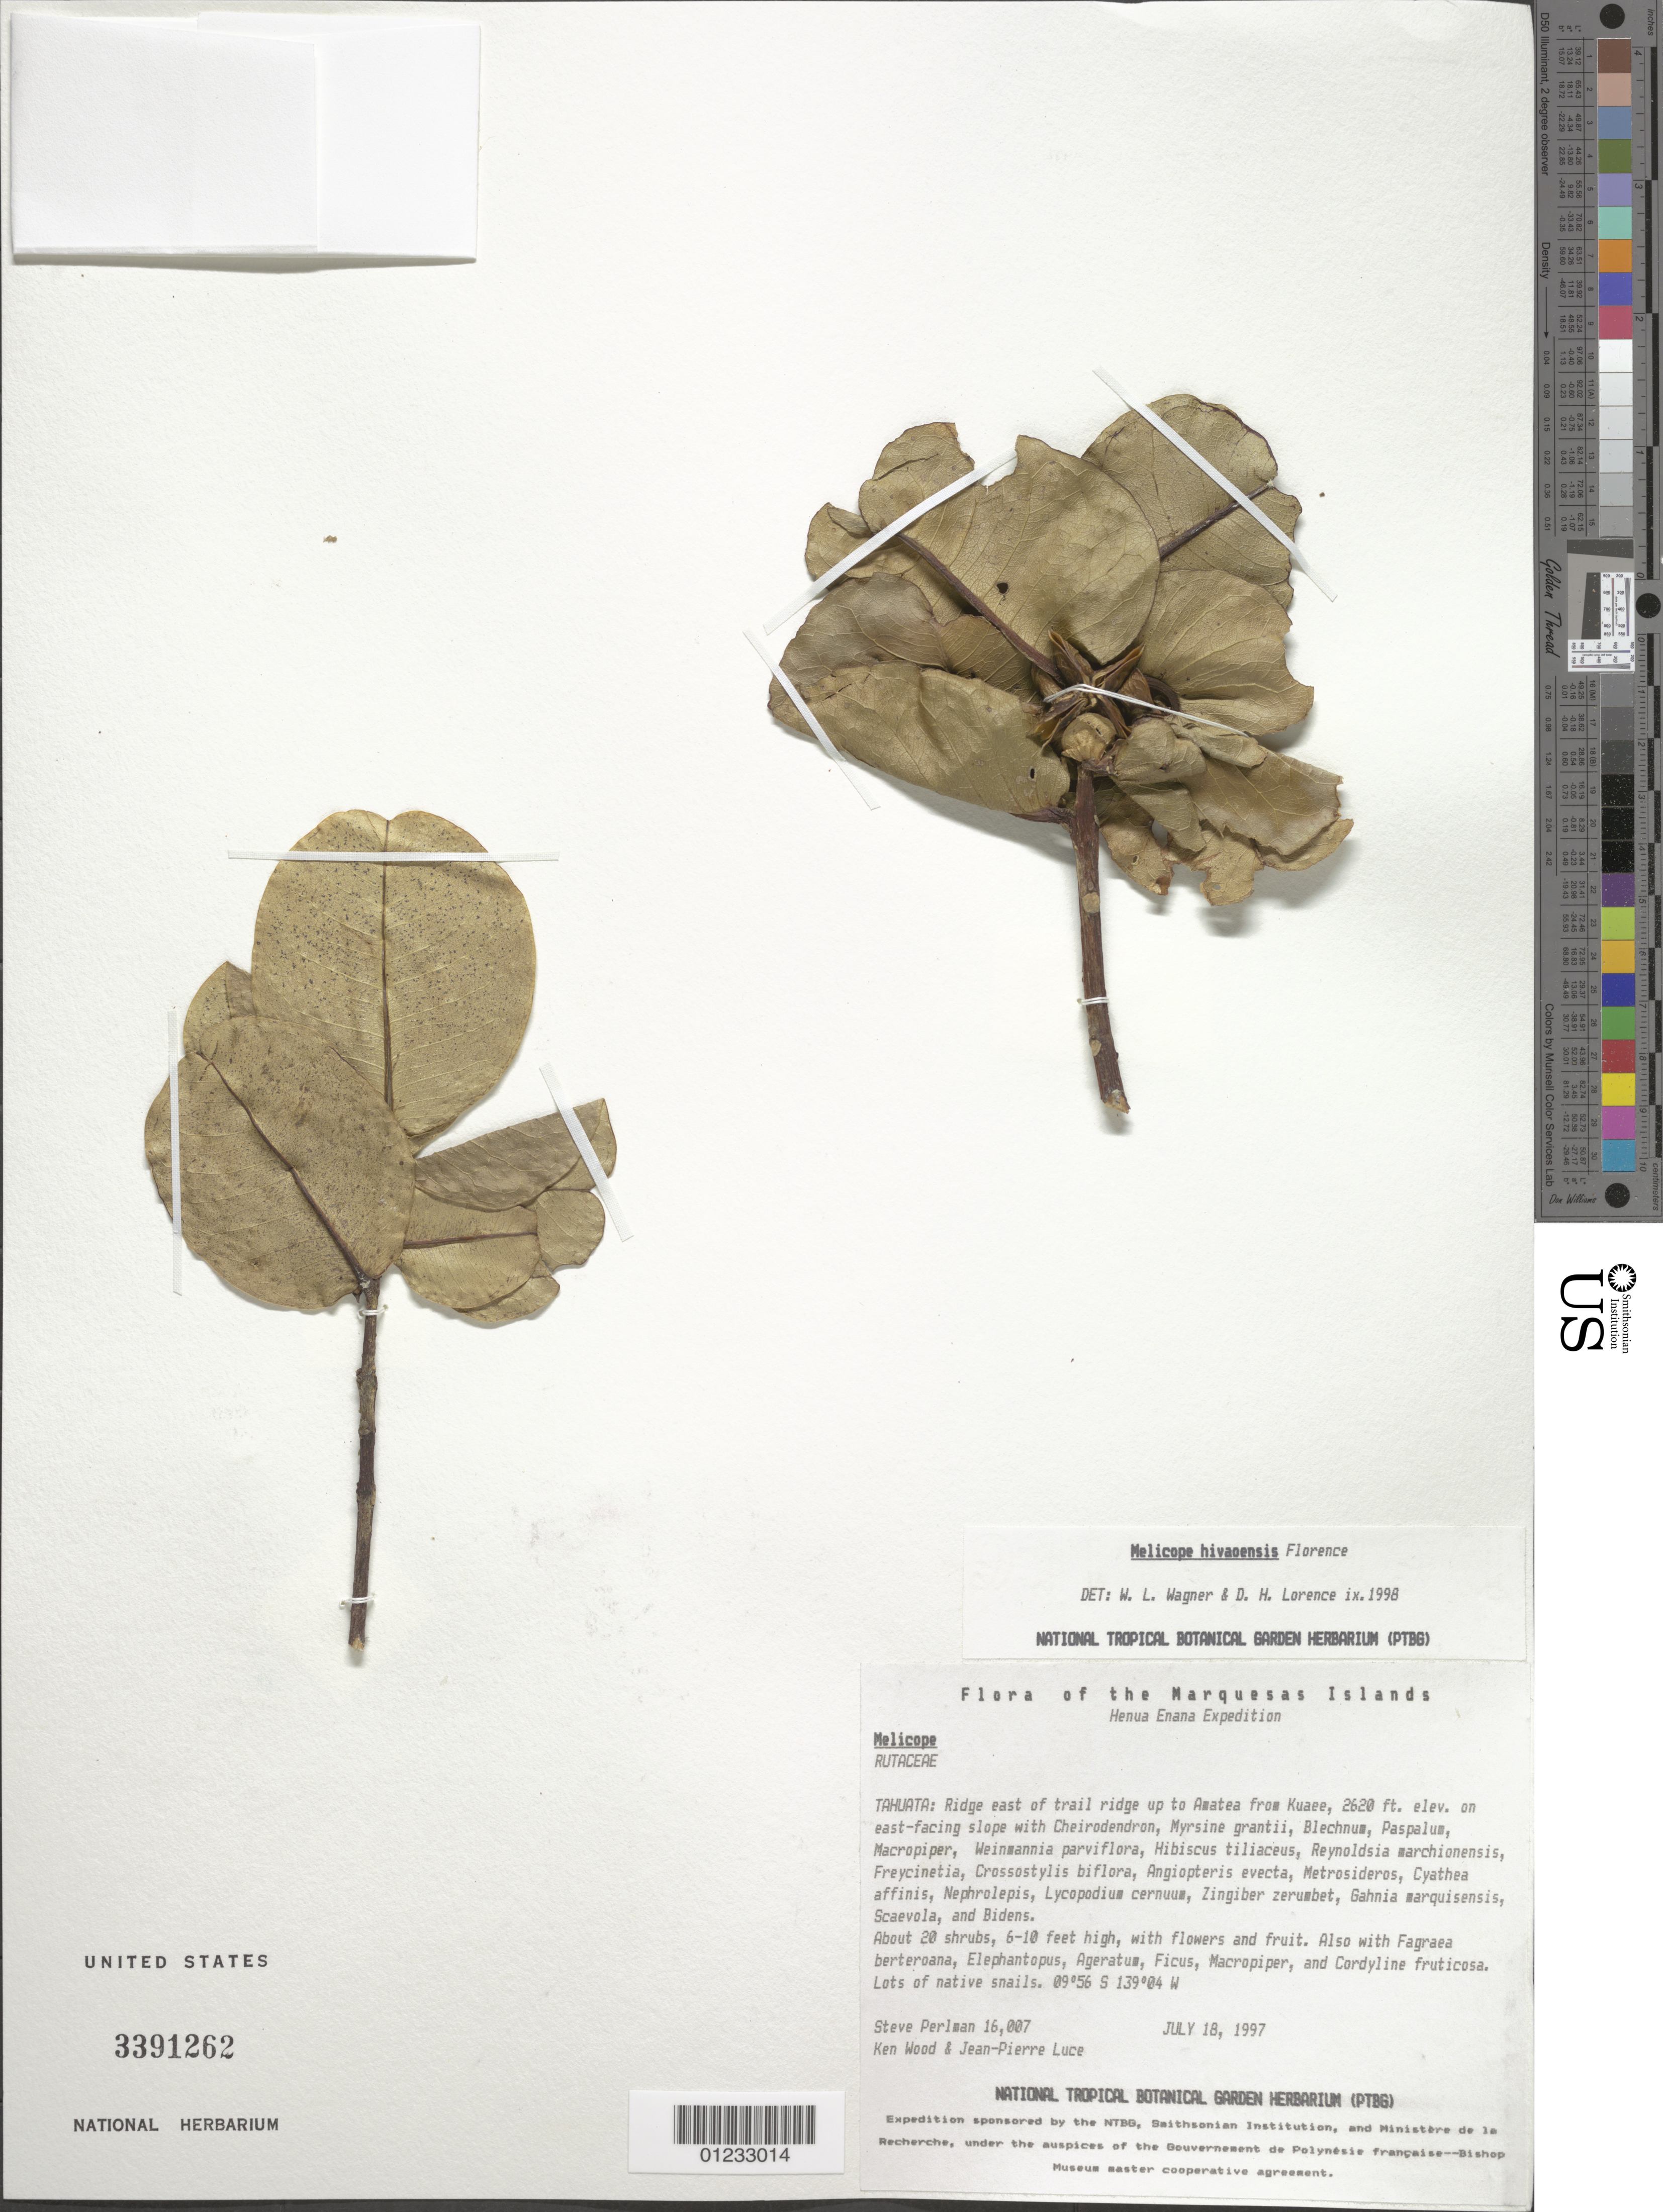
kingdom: Plantae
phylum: Tracheophyta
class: Magnoliopsida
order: Sapindales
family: Rutaceae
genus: Melicope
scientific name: Melicope hivaoaensis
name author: J. Florence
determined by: Wagner, W. L.; Lorence, David H.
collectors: S. P. Perlman, K. R. Wood & J. Luce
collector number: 16007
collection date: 1997-07-18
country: French Polynesia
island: Tahuata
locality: Ridge E of trail ridge up to Amatea from Kuaee, E facing slope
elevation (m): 799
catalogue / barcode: US 3391262